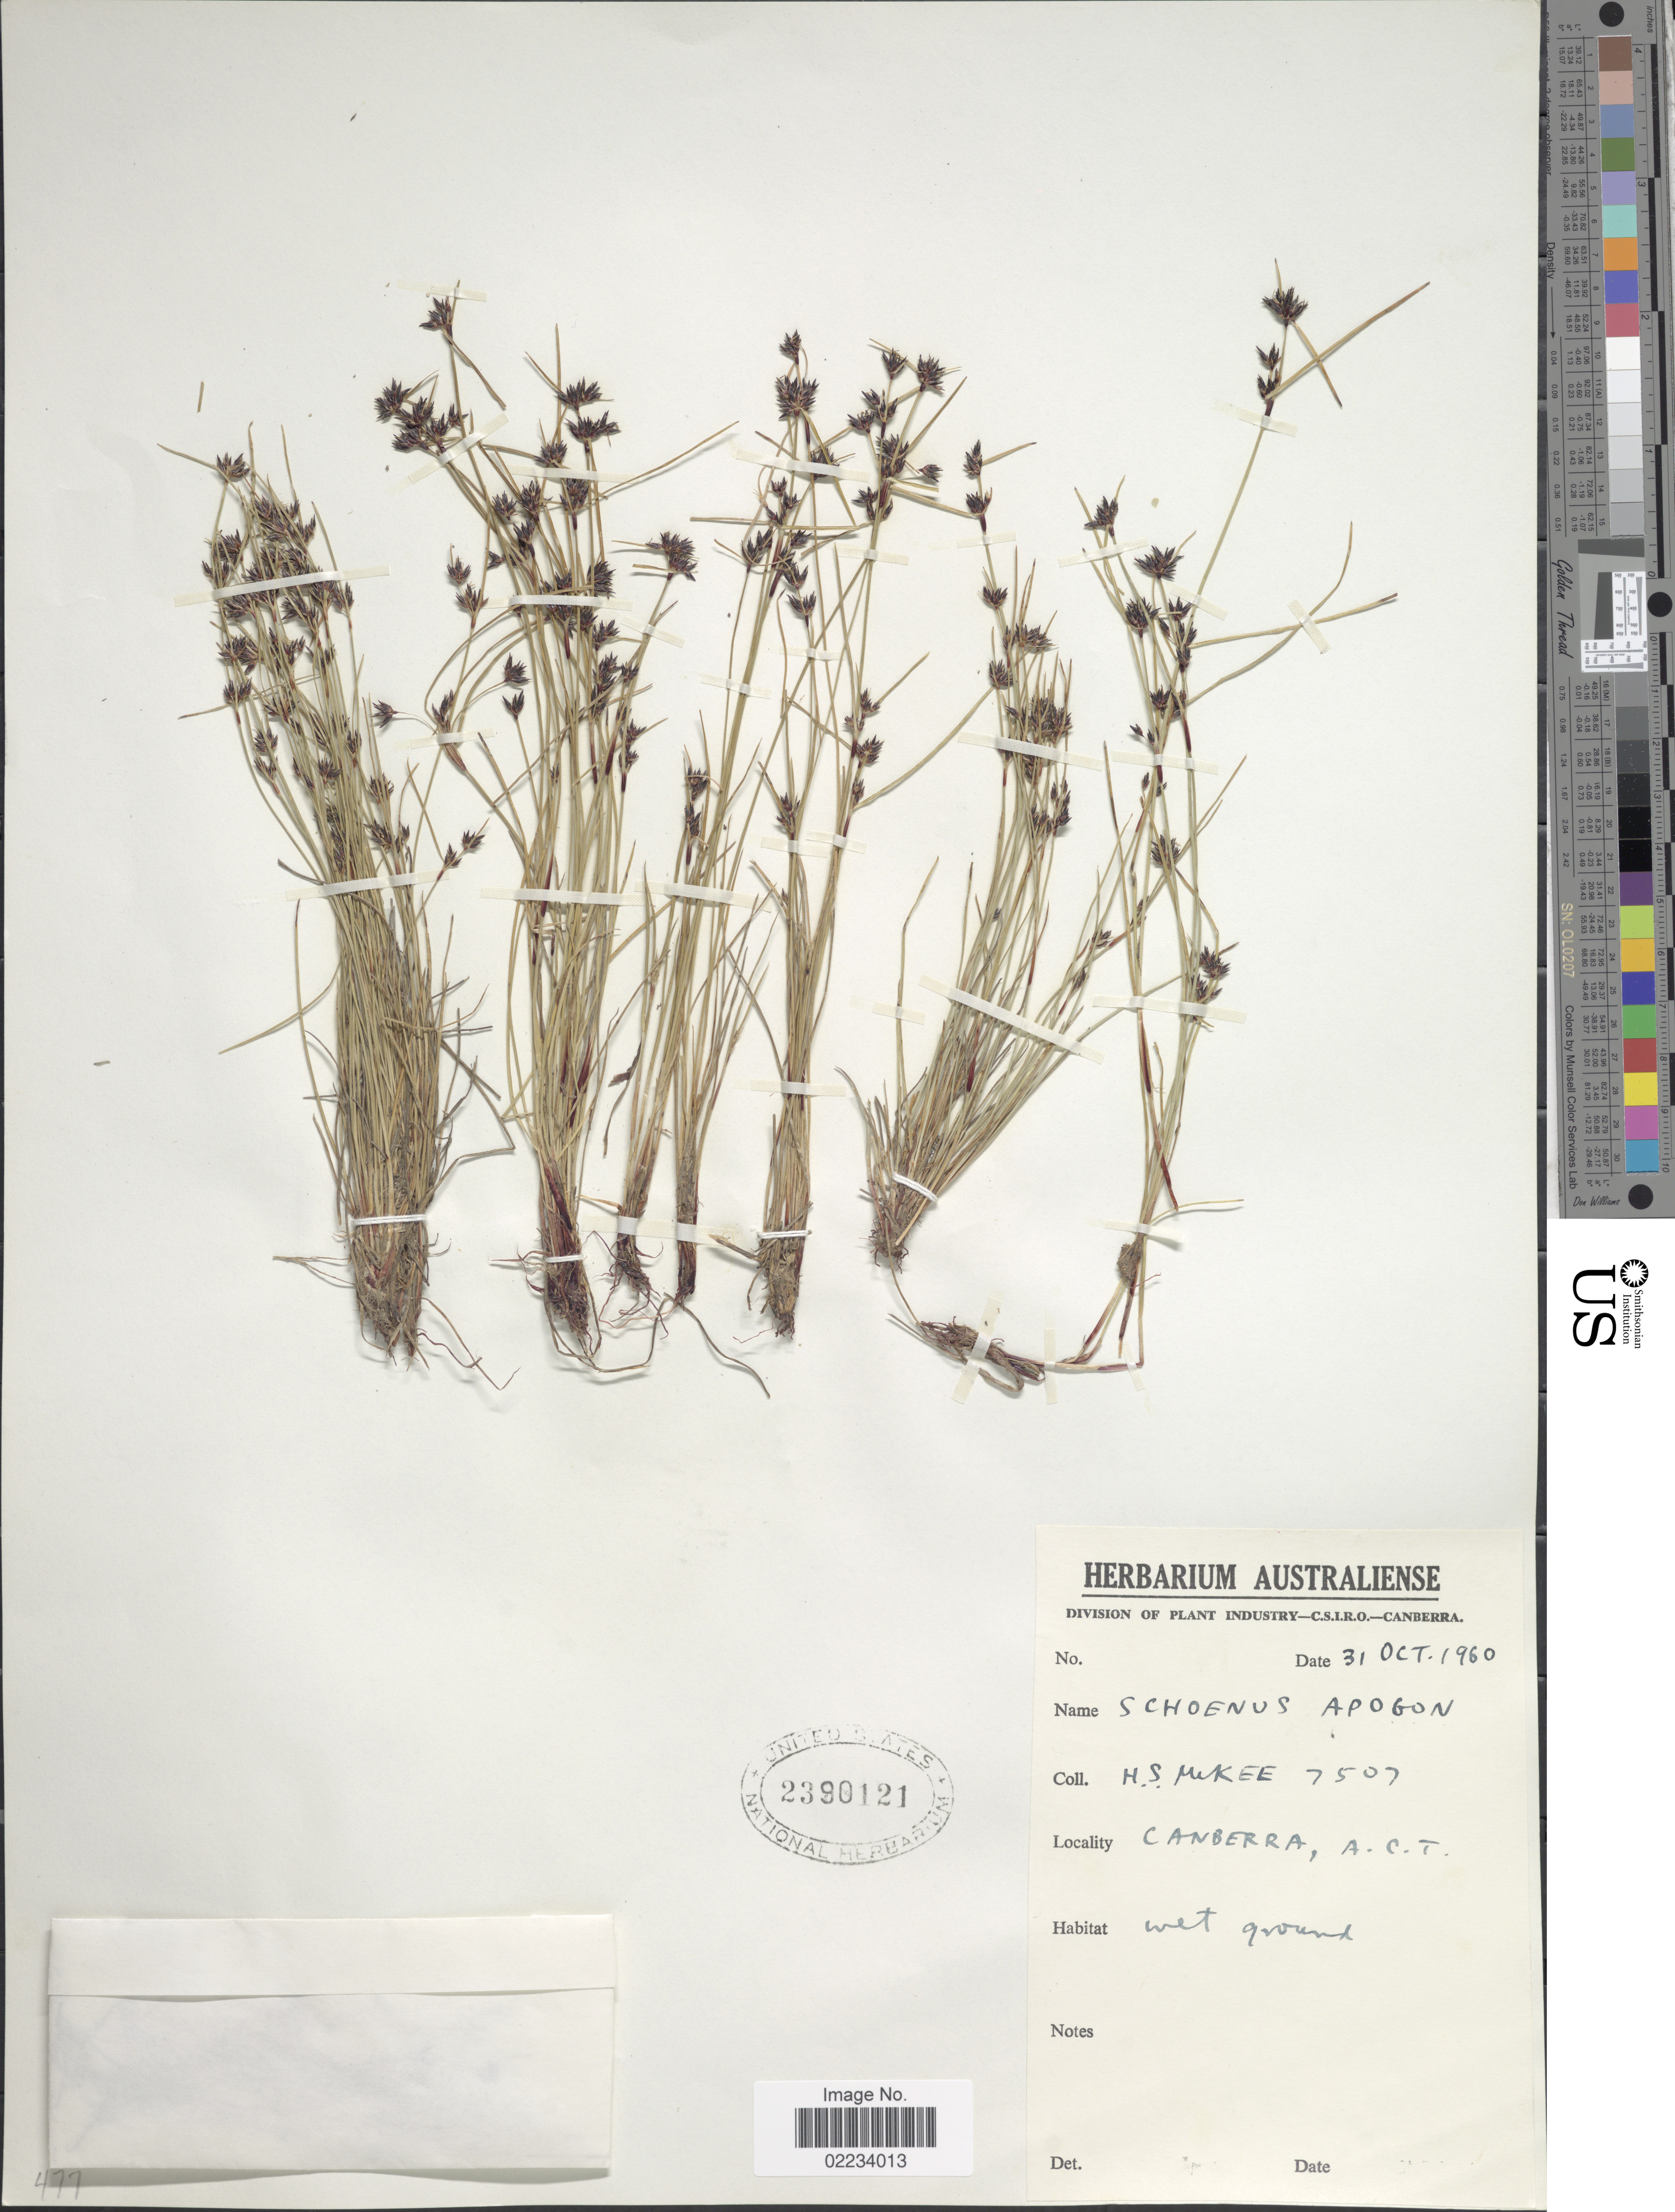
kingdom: Plantae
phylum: Tracheophyta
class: Liliopsida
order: Poales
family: Cyperaceae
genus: Schoenus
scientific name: Schoenus apogon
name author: Roem. & Schult.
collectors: H. S. McKee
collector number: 7507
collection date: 1960-10-31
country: Australia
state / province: Australian Capital Territory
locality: Canberra, Australian Capital Territory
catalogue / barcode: US 2390121